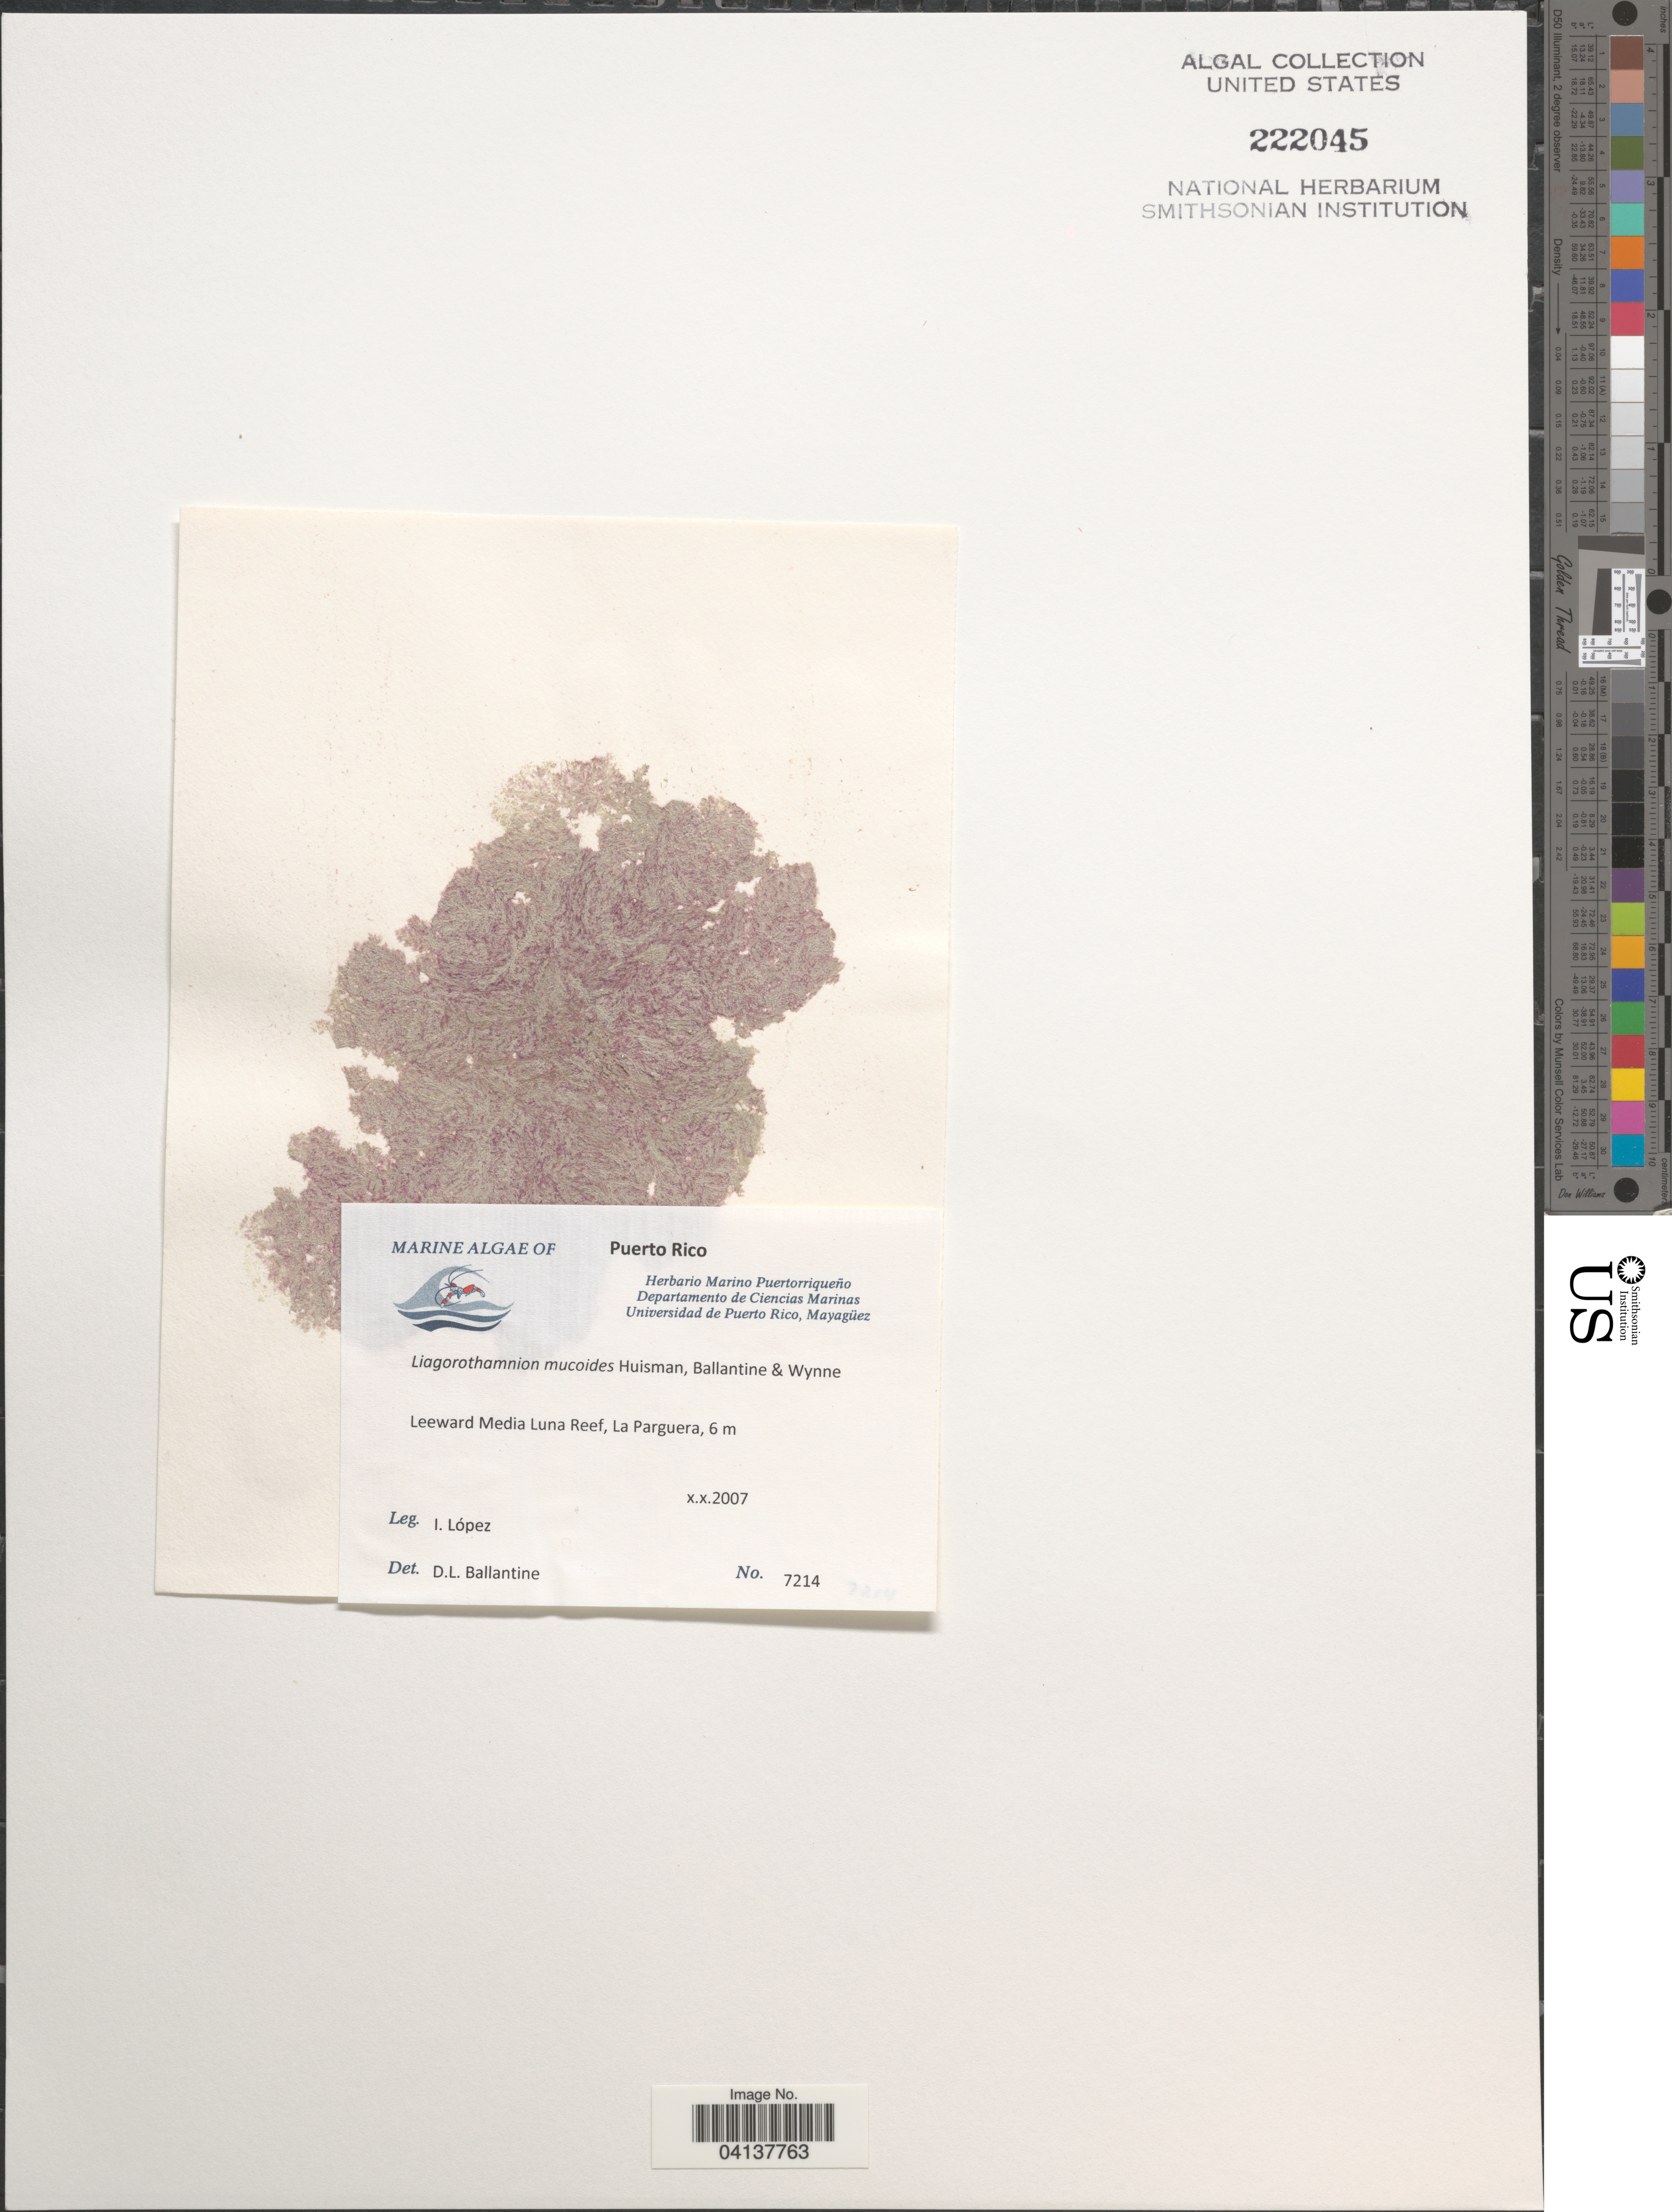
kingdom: Plantae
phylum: Rhodophyta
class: Florideophyceae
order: Ceramiales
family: Ceramiaceae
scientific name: Liagorothamnion mucoides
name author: Huisman et al.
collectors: I. Lopéz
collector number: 7214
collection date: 2007-10-10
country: Puerto Rico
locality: Leeward Media Luna Reef, La Parguera.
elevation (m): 6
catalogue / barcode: US 222045